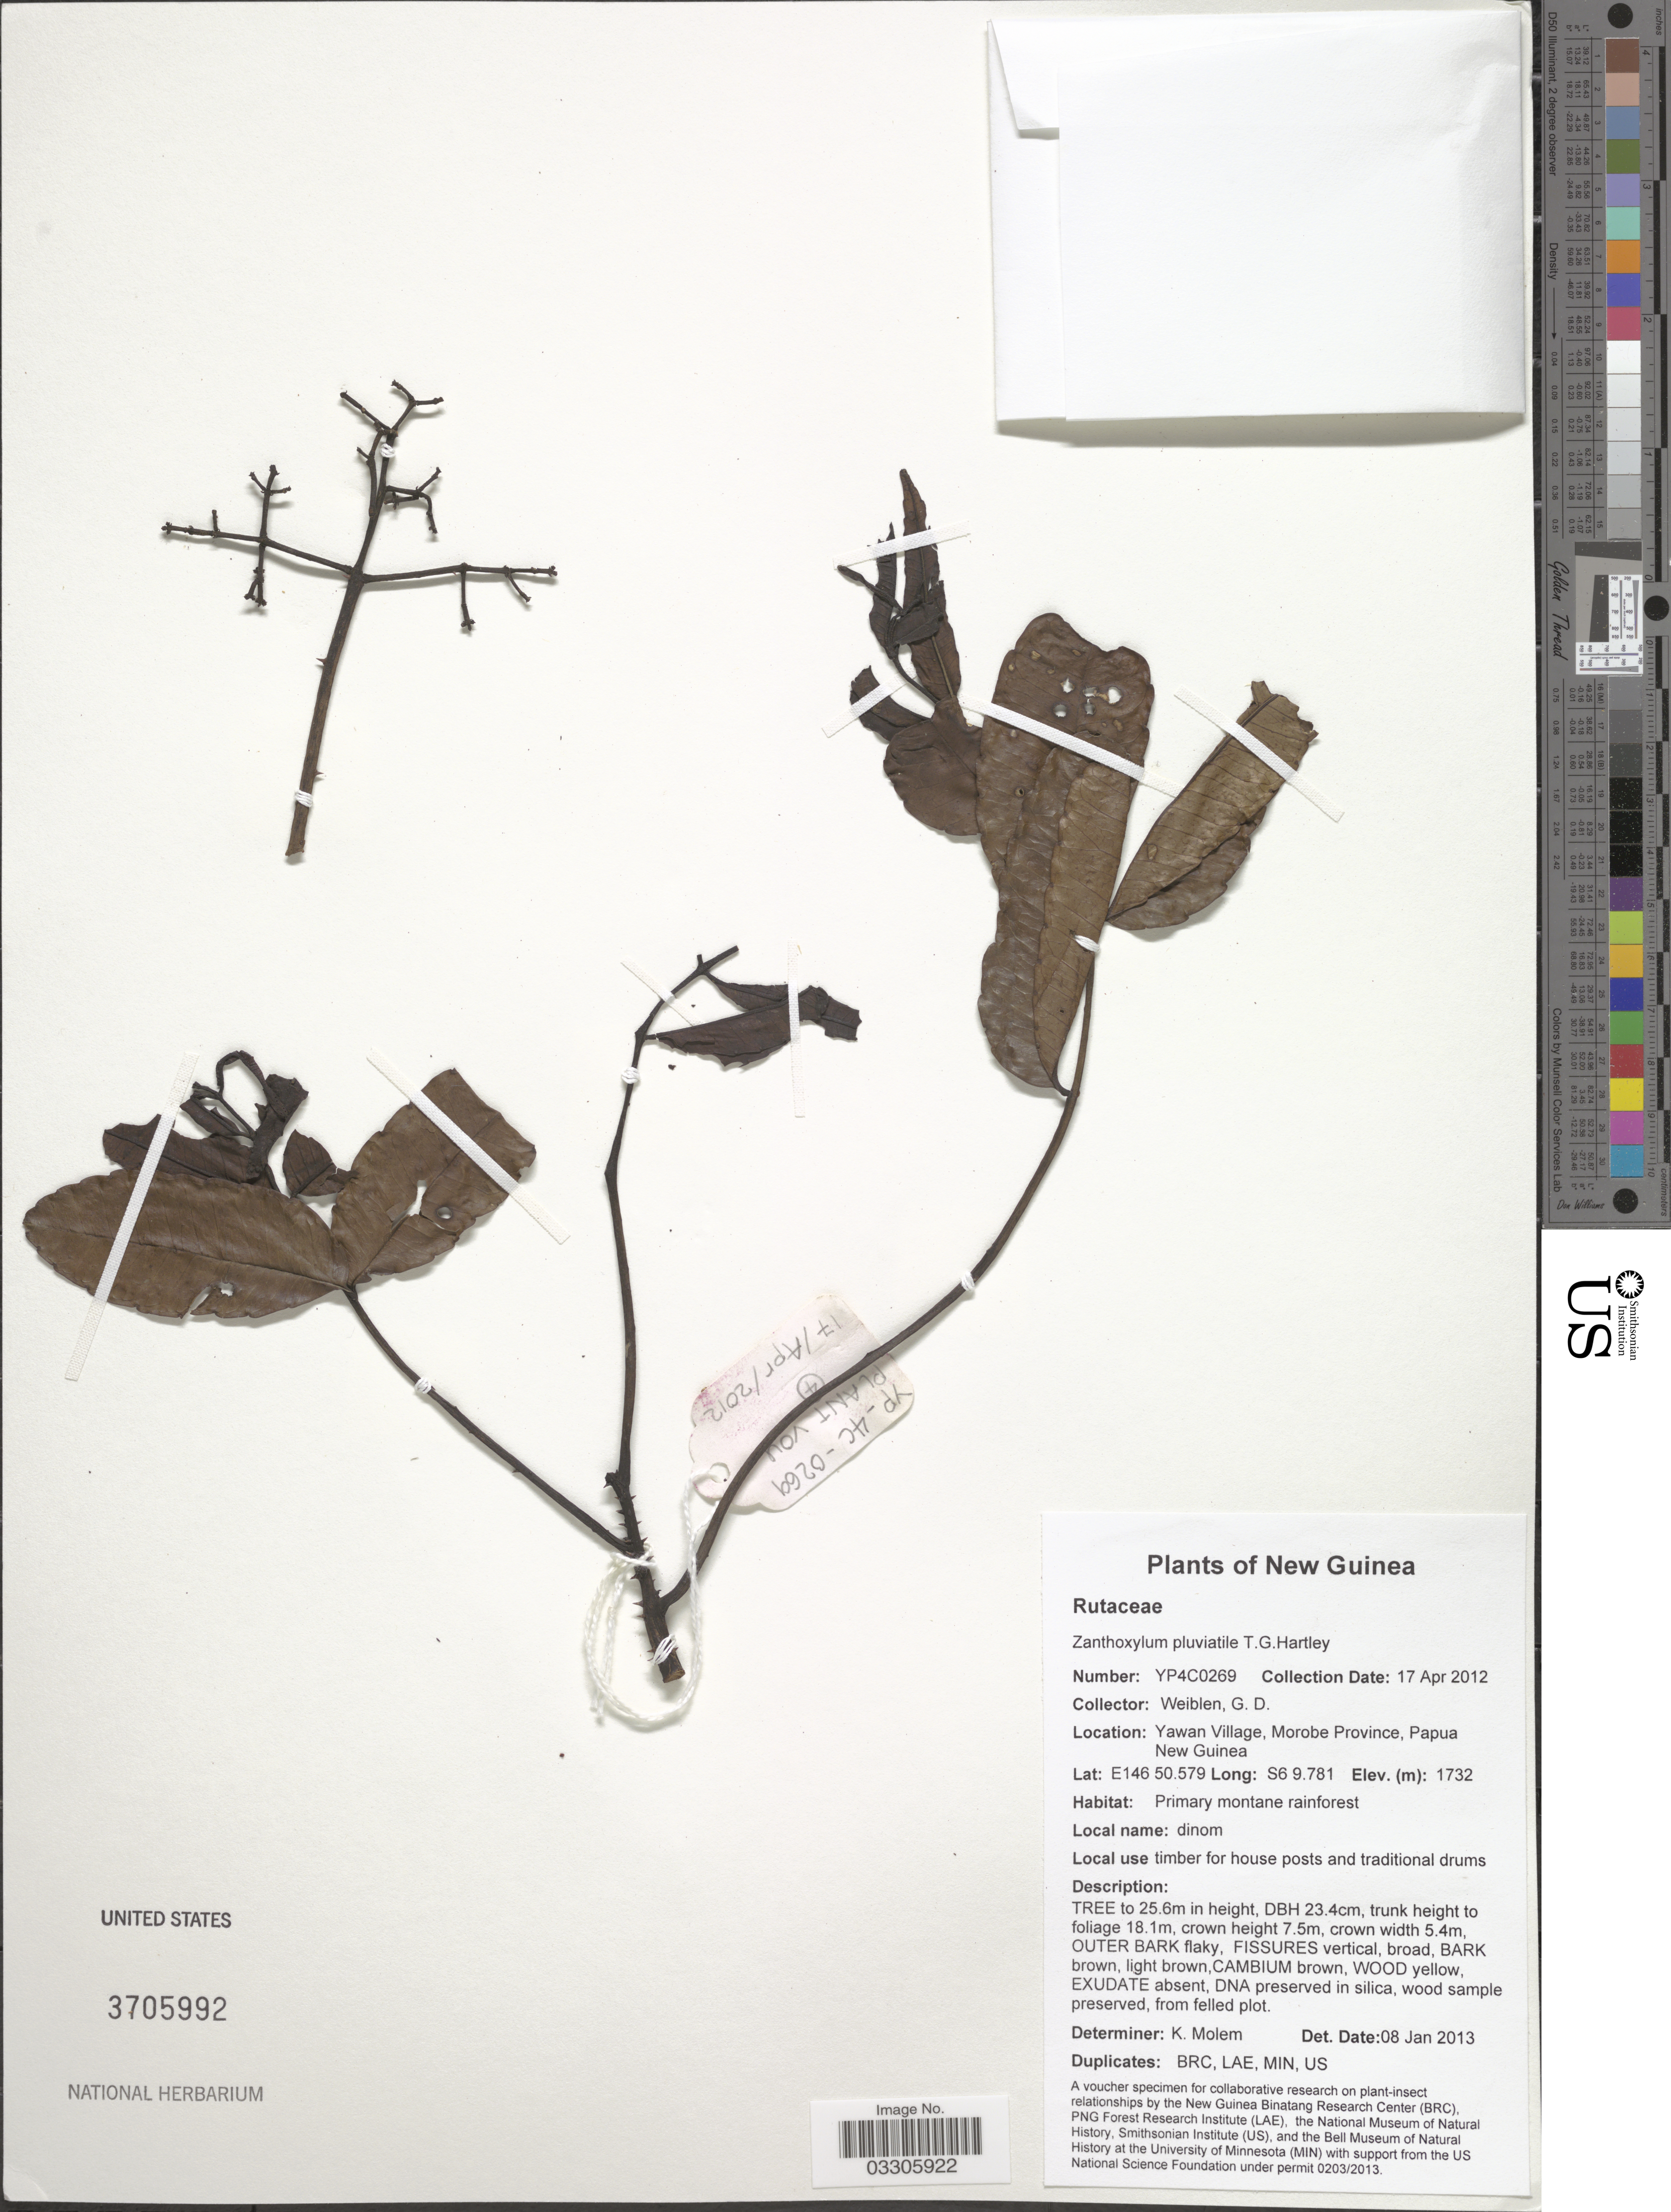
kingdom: Plantae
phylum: Tracheophyta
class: Magnoliopsida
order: Sapindales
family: Rutaceae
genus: Zanthoxylum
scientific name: Zanthoxylum pluviatile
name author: T.G. Hartley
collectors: G. D. Weiblen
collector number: YP4C0269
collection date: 2012-04-17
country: Papua New Guinea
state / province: Morobe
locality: New Guinea, Yawan Village, Morobe Province.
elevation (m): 1732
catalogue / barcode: US 3705992